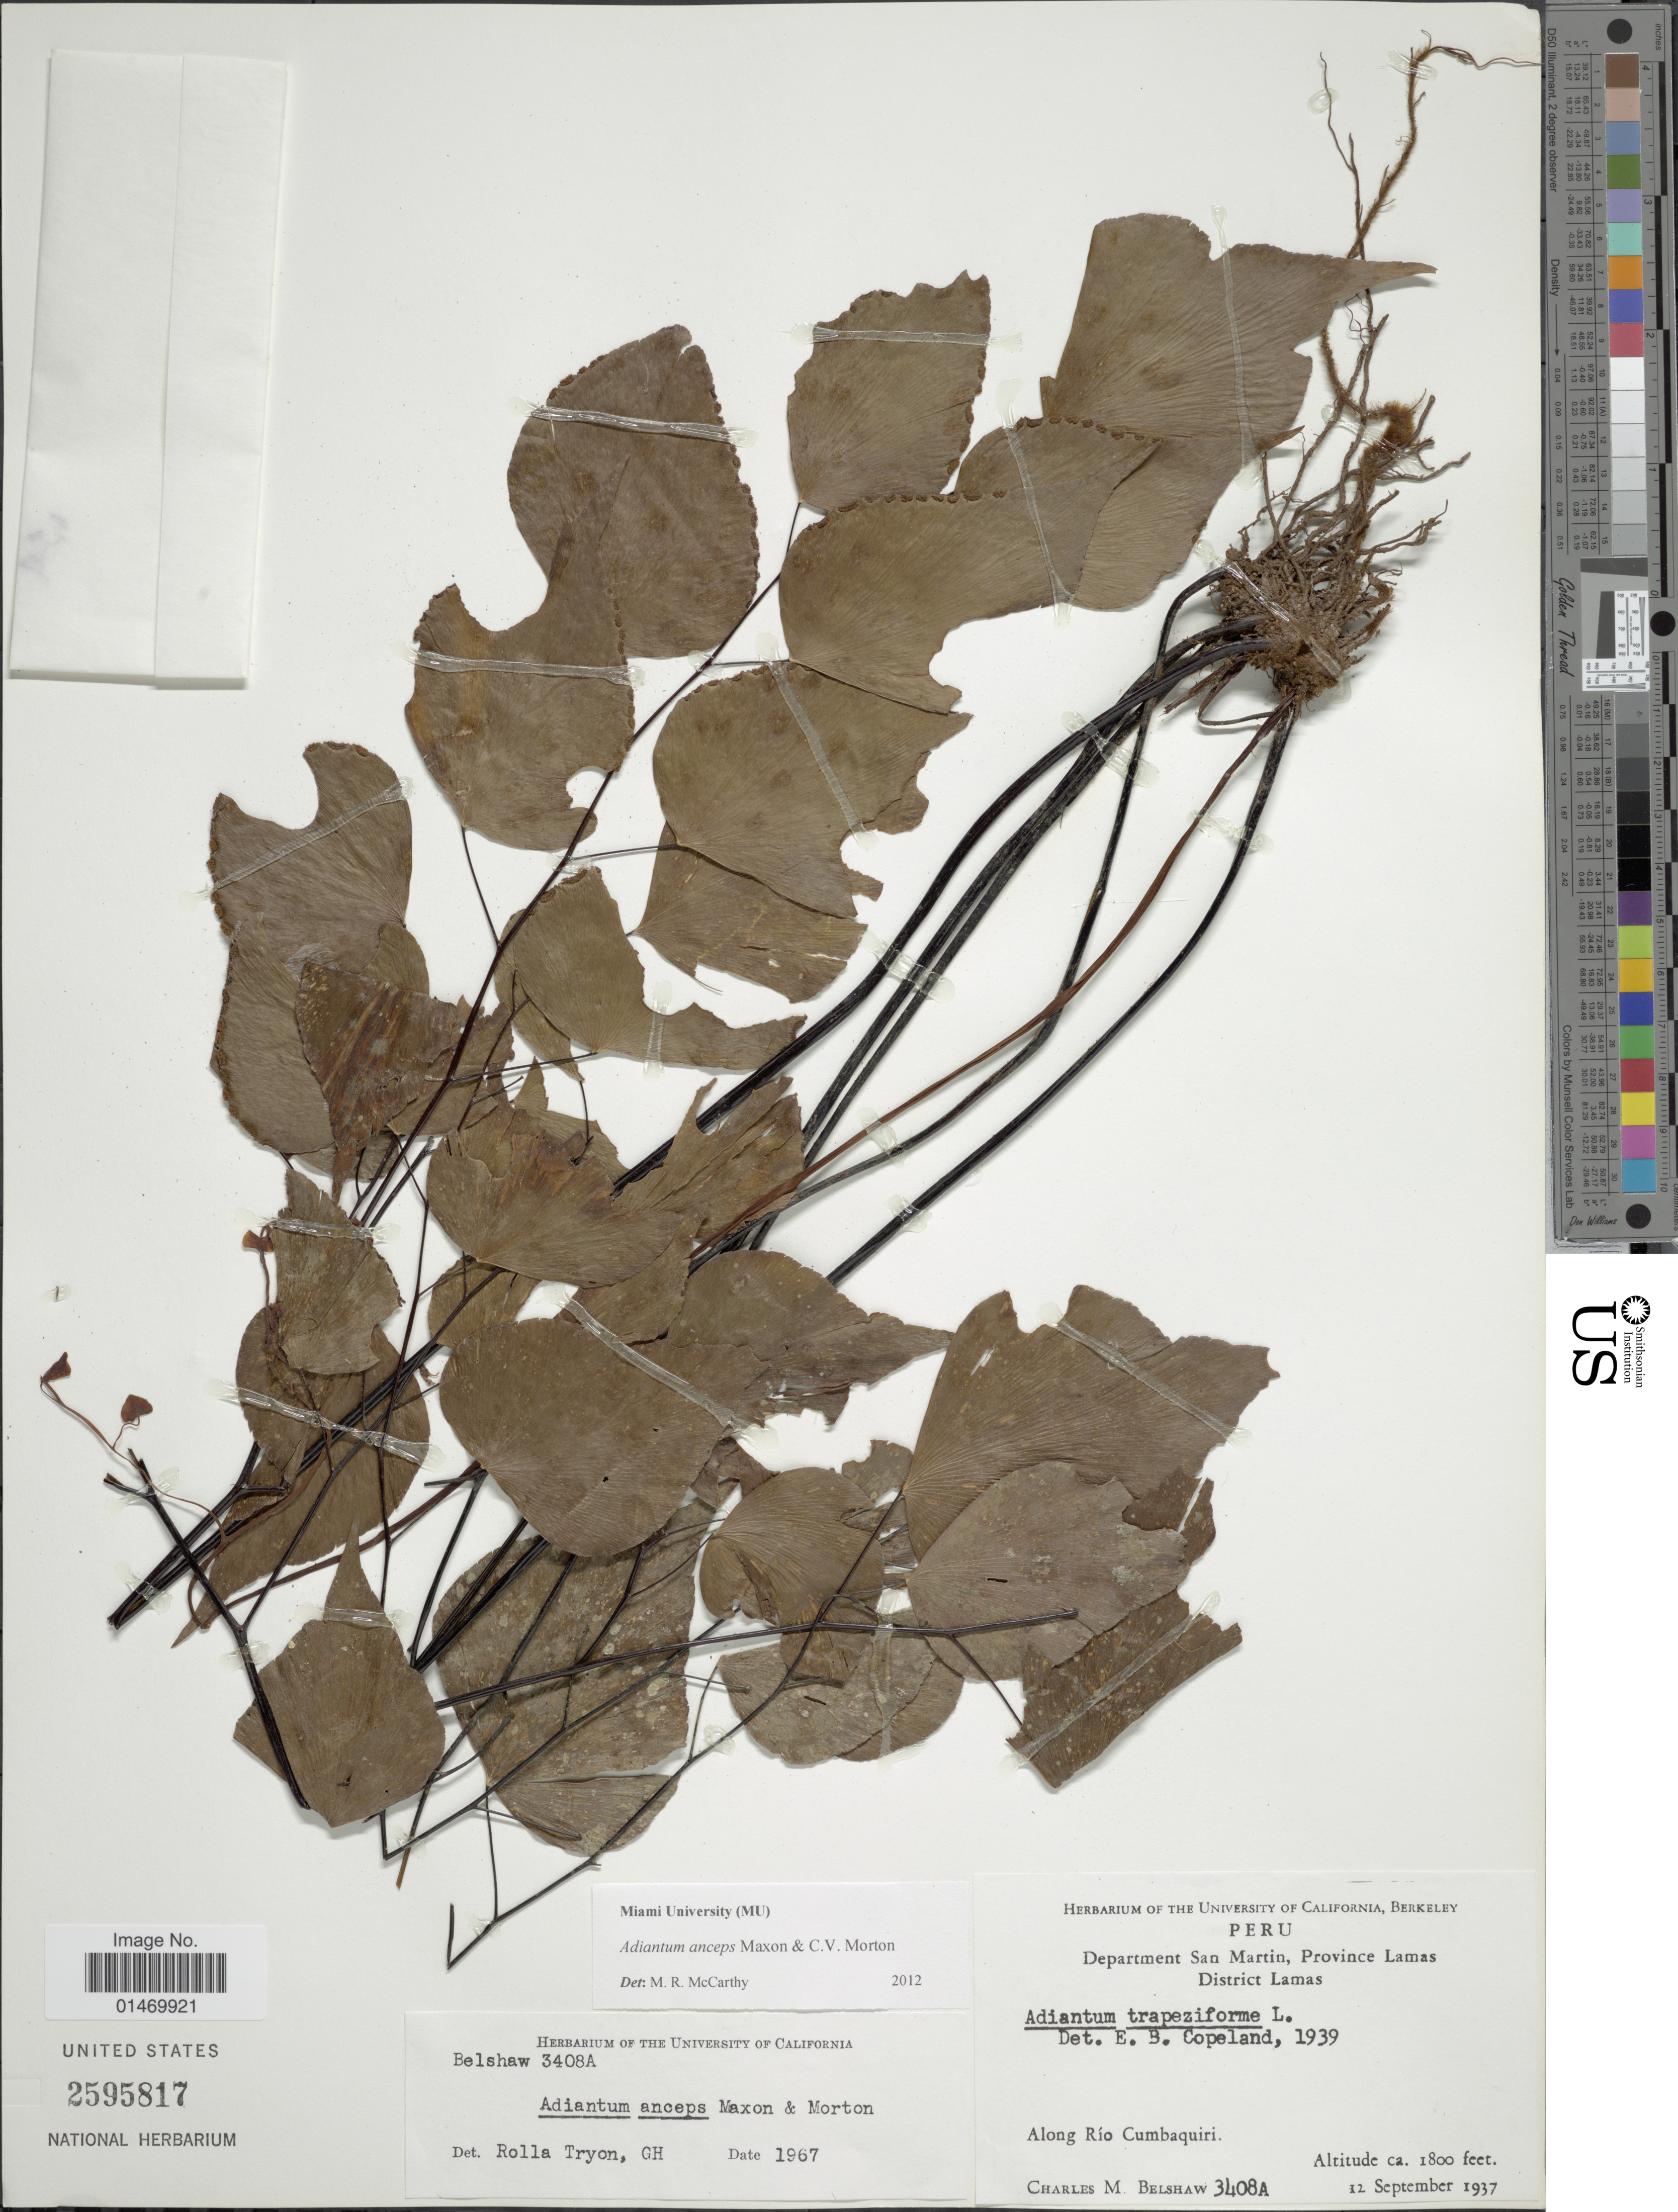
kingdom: Plantae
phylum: Tracheophyta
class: Polypodiopsida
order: Polypodiales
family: Pteridaceae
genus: Adiantum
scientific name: Adiantum anceps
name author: Maxon & C.V. Morton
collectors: C. Shaw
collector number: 3408A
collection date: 1937-09-12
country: Peru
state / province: San Martín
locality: Peru, Province Lamas, District Lamas, Along Rio Cumbaquiri.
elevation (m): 549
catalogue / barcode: US 2595817